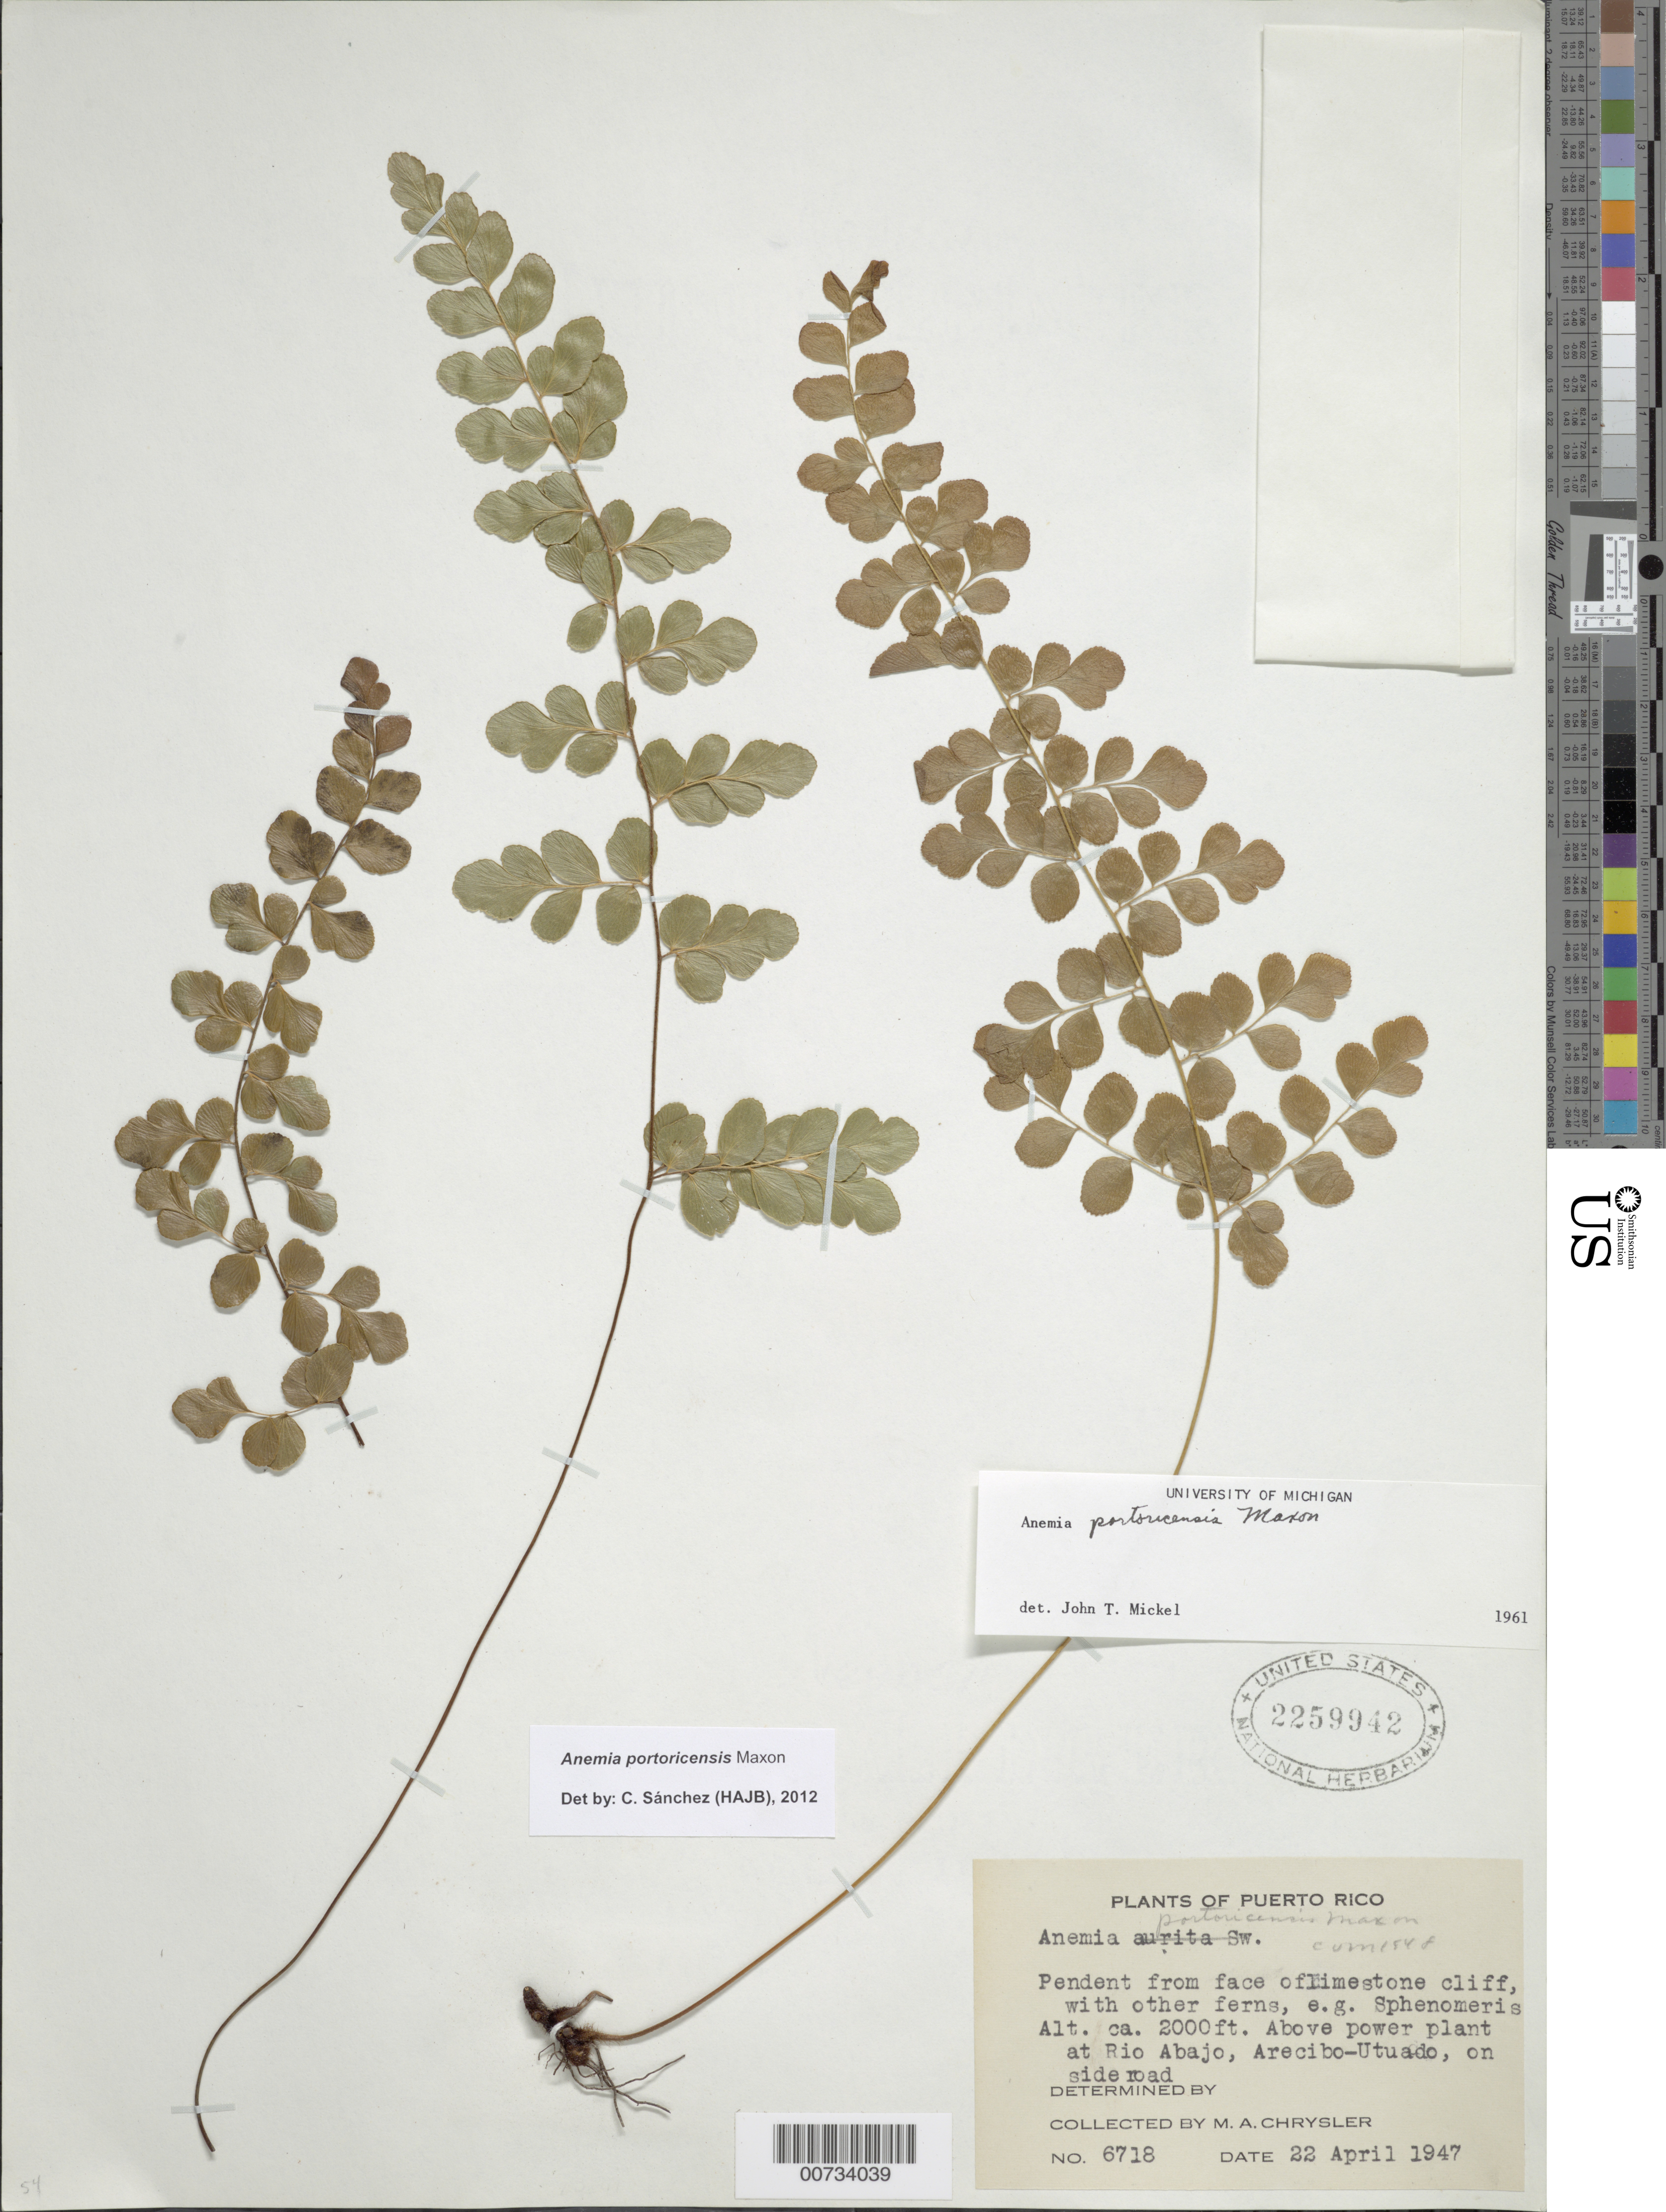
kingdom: Plantae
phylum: Tracheophyta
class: Polypodiopsida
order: Schizaeales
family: Anemiaceae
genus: Anemia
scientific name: Anemia portoricensis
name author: Maxon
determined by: Mickel, J. T., (NY), New York Botanical Garden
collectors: M. A. Chrysler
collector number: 6718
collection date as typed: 22 Apr 1947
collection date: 1947-04-22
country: Puerto Rico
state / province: Arecibo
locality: Rio Abajo, Arecibo-Utuado, above Power Plant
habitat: On sideroad, pendent from face of limestone cliff, w/other ferns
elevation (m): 610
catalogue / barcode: US 2259942